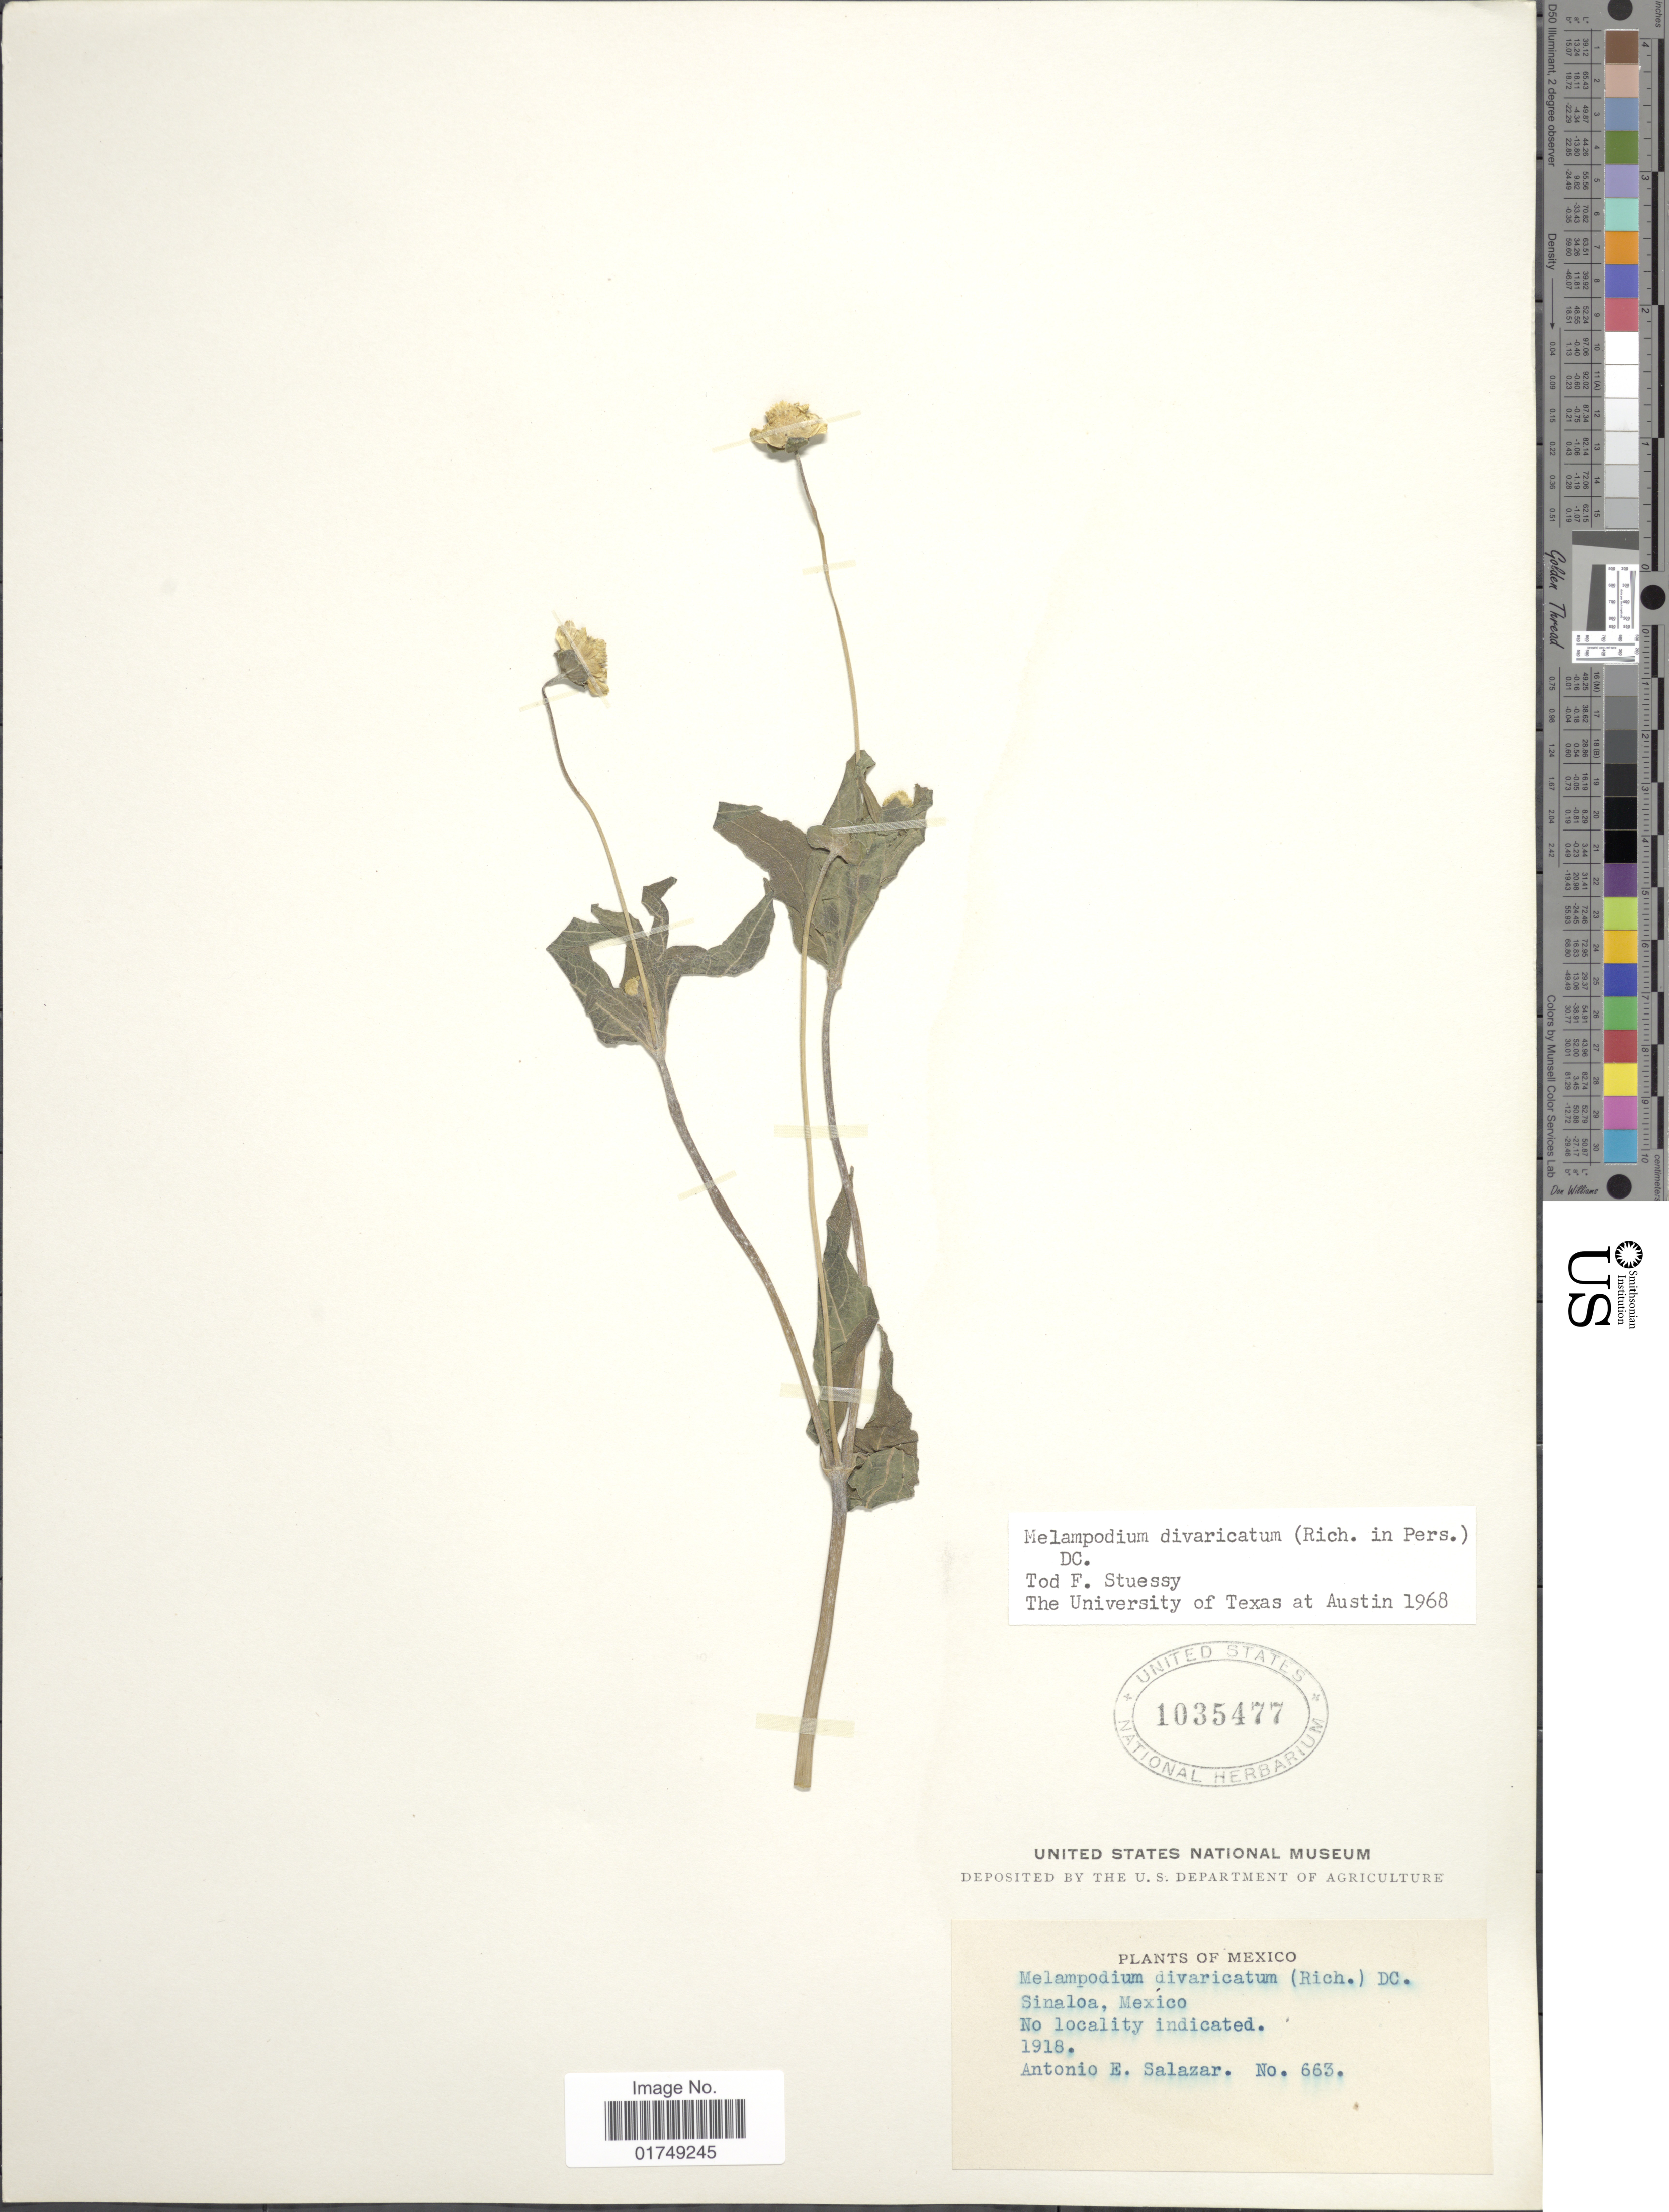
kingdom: Plantae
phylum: Tracheophyta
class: Magnoliopsida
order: Asterales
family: Asteraceae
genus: Melampodium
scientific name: Melampodium divaricatum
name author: (Rich.) DC.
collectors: A. E. Salazar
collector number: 663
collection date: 1918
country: Mexico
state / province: Sinaloa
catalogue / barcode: US 1035477